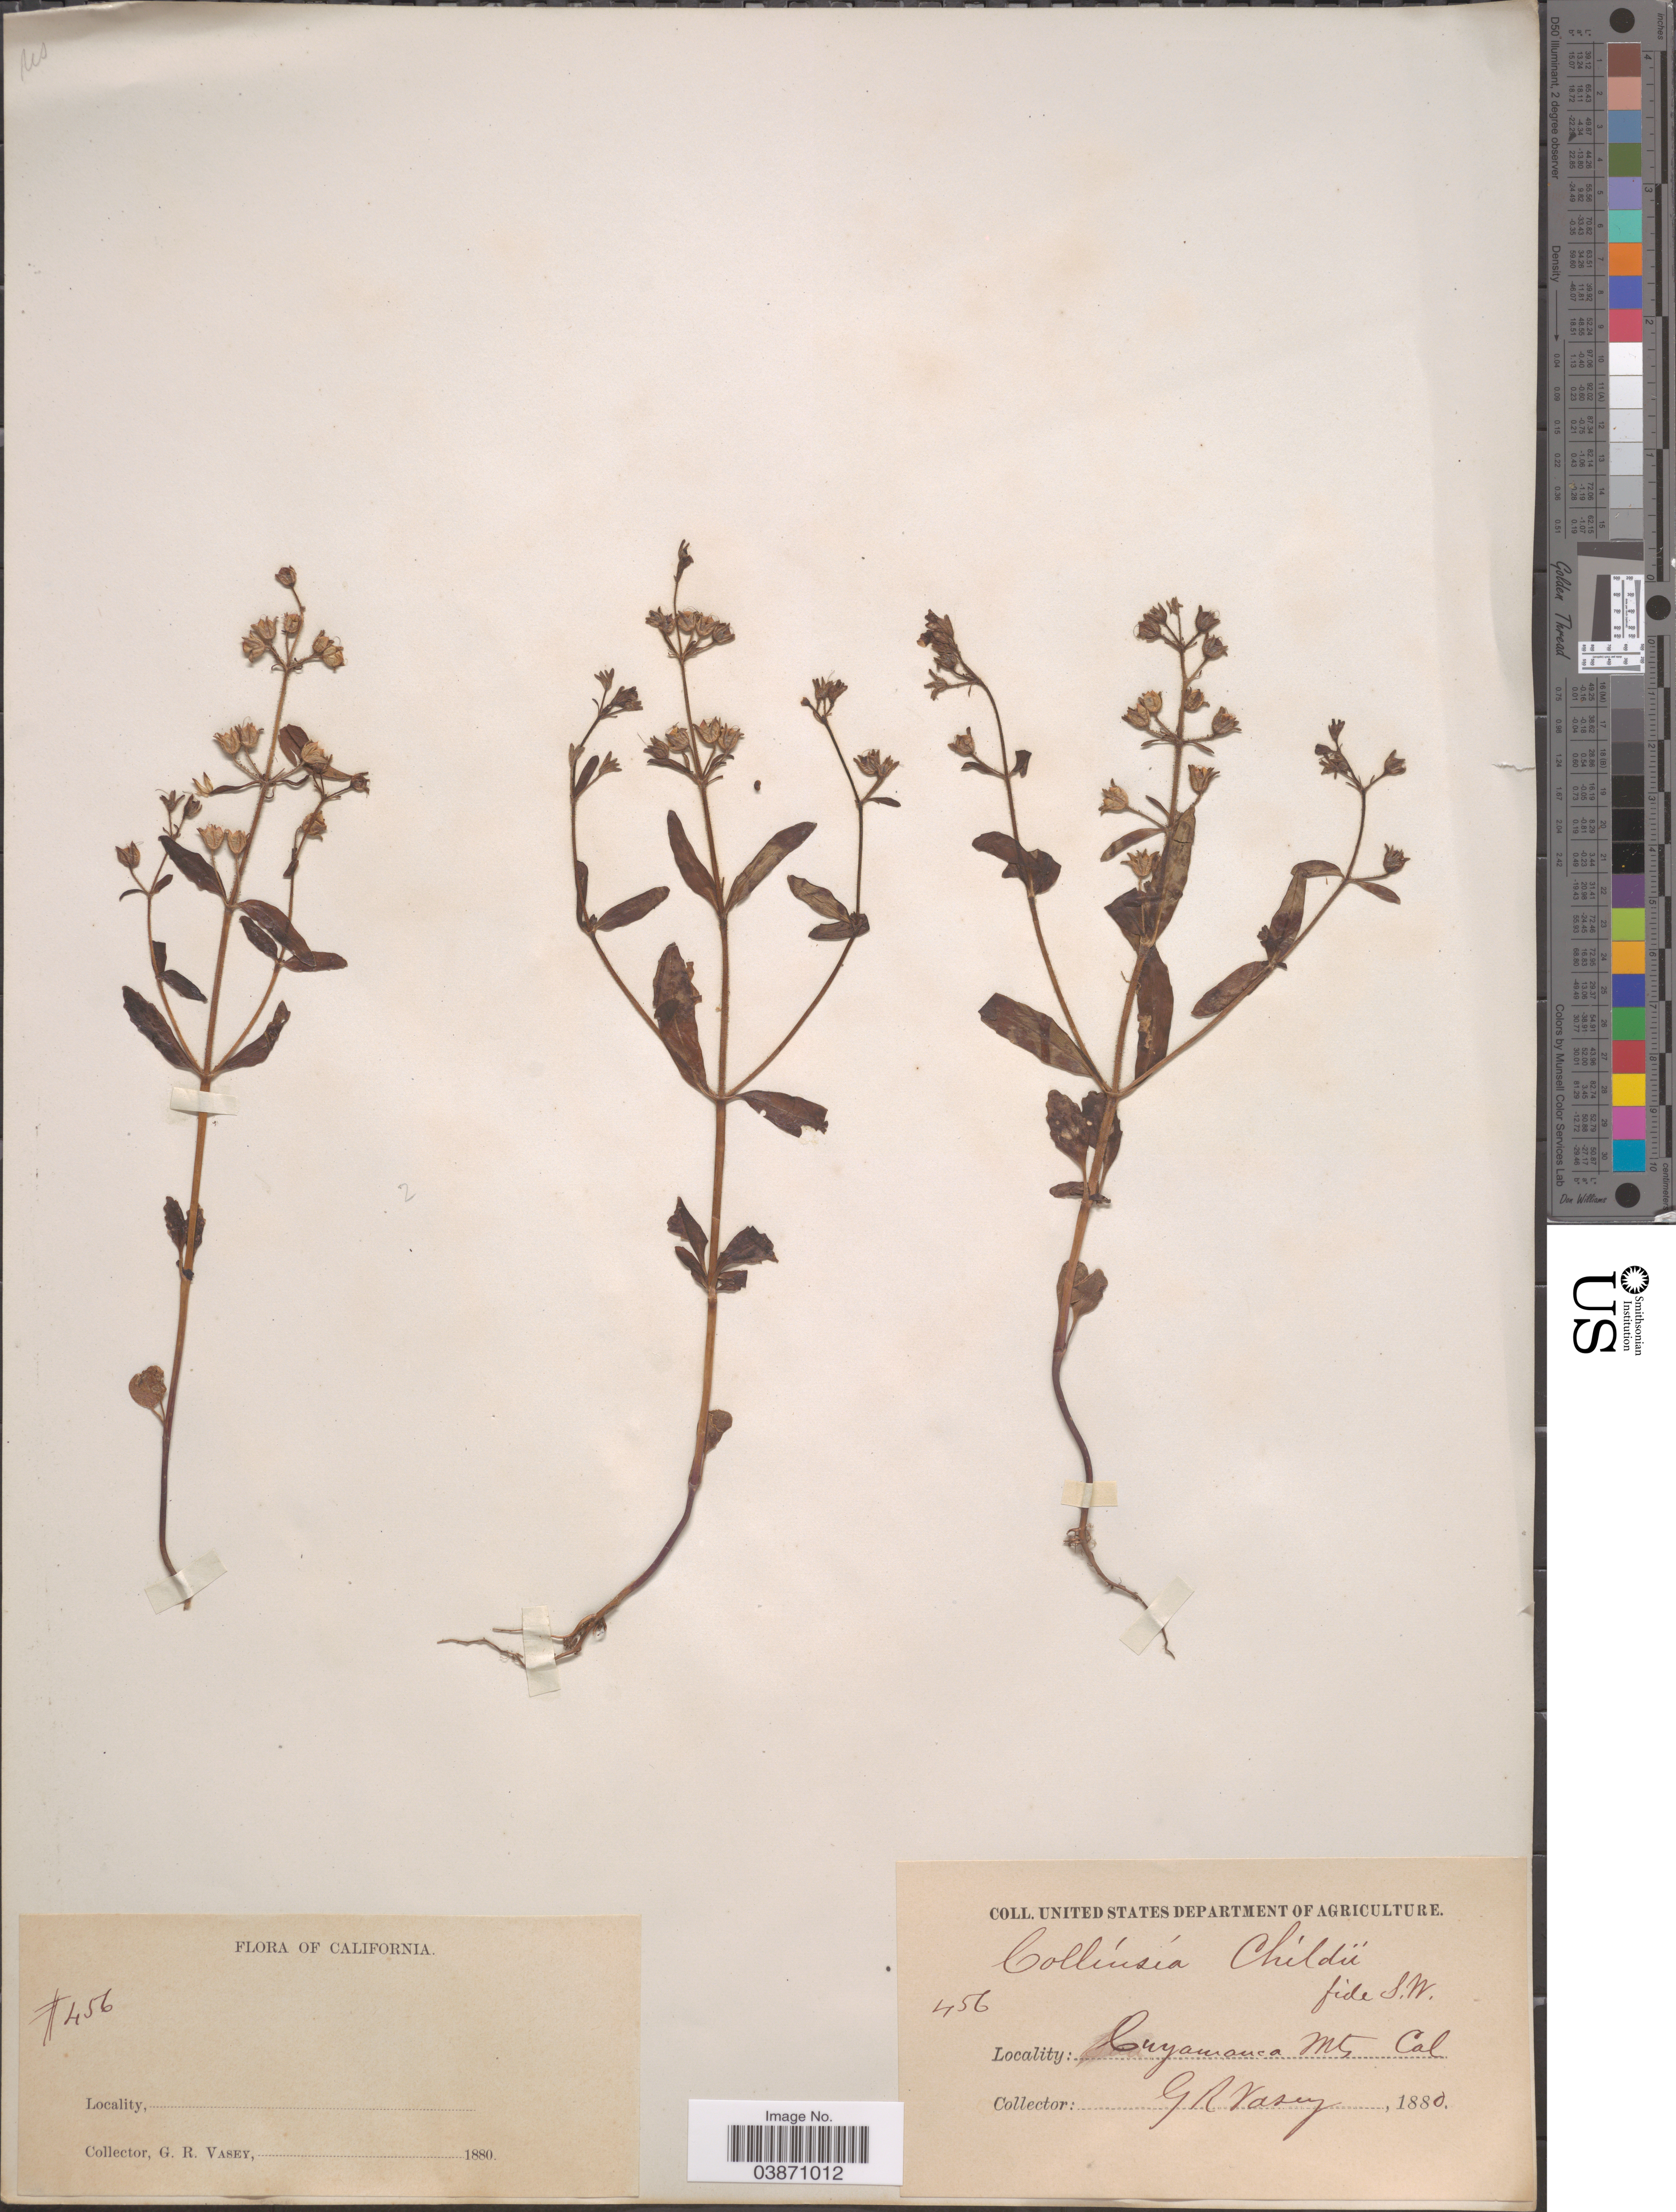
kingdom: Plantae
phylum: Tracheophyta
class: Magnoliopsida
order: Lamiales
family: Plantaginaceae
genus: Collinsia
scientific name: Collinsia childii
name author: Parry ex A. Gray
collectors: G. R. Vasey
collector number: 456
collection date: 1880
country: United States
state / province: California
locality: Cuyamauca Mts.